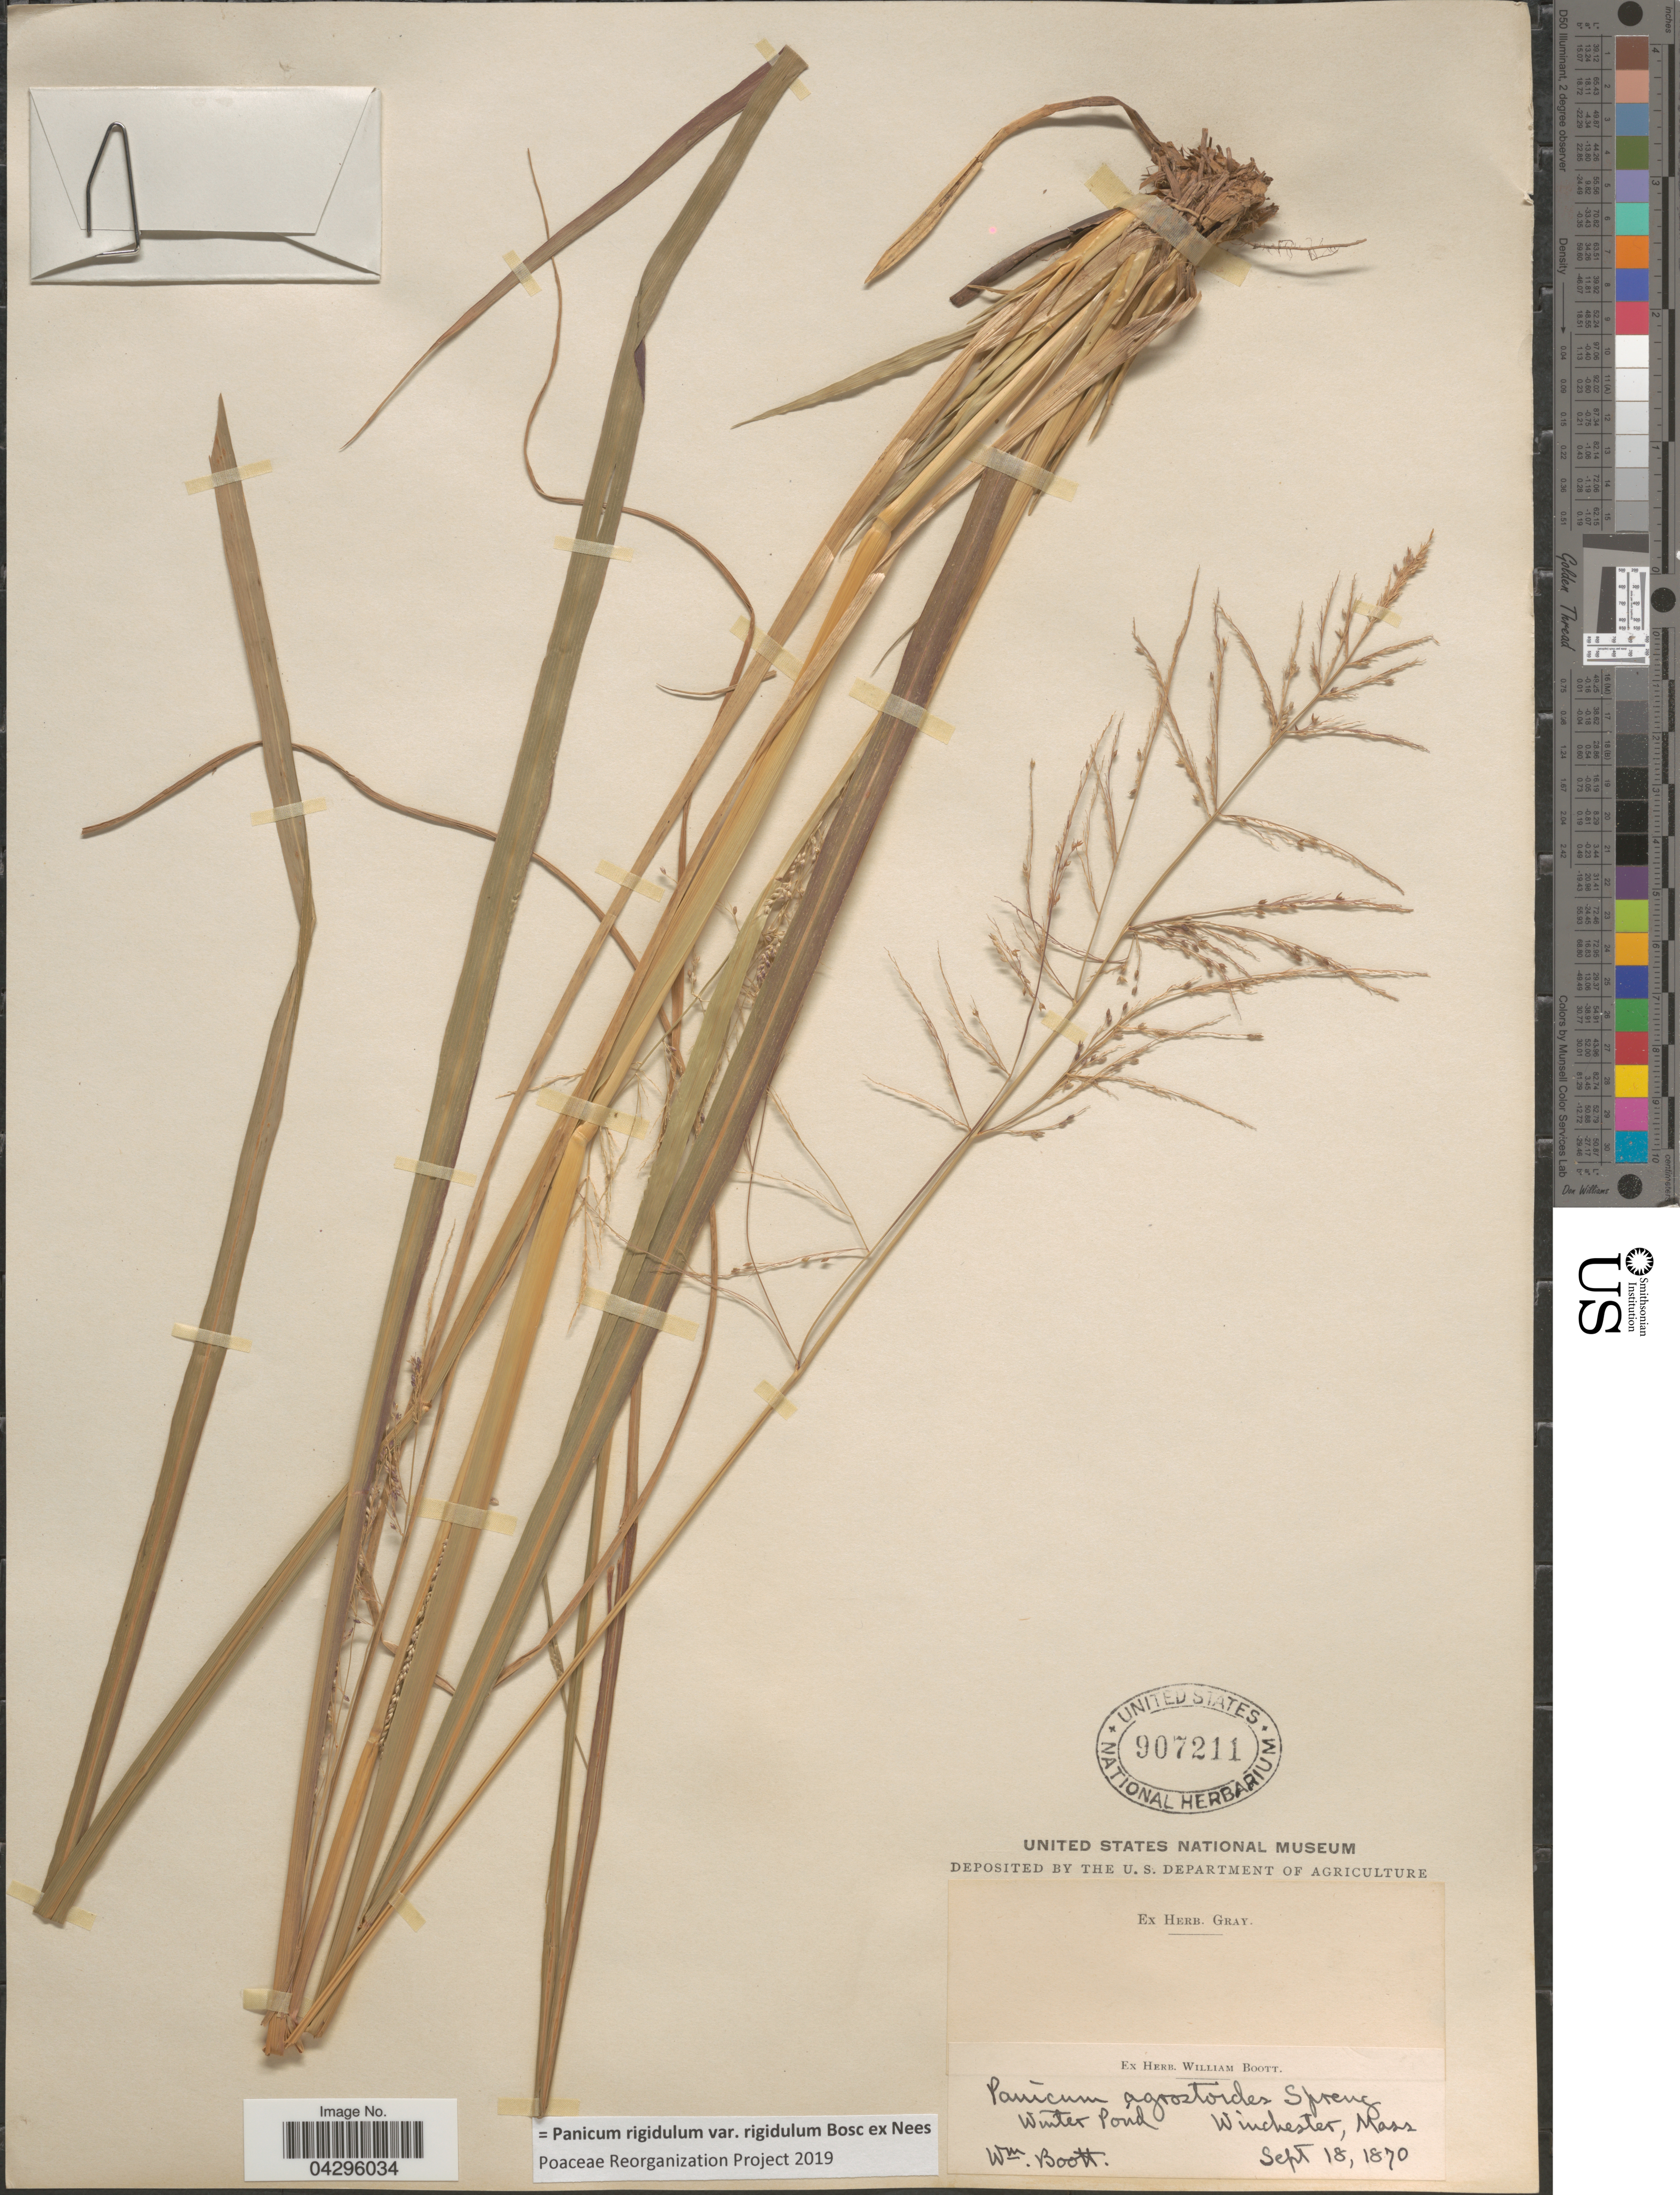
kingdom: Plantae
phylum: Tracheophyta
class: Liliopsida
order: Poales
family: Poaceae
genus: Panicum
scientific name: Panicum rigidulum var. rigidulum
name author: Bosc ex Nees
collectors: W. Boott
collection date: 1870-09-18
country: United States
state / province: Massachusetts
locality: Winter Pond Winchester.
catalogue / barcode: US 907211